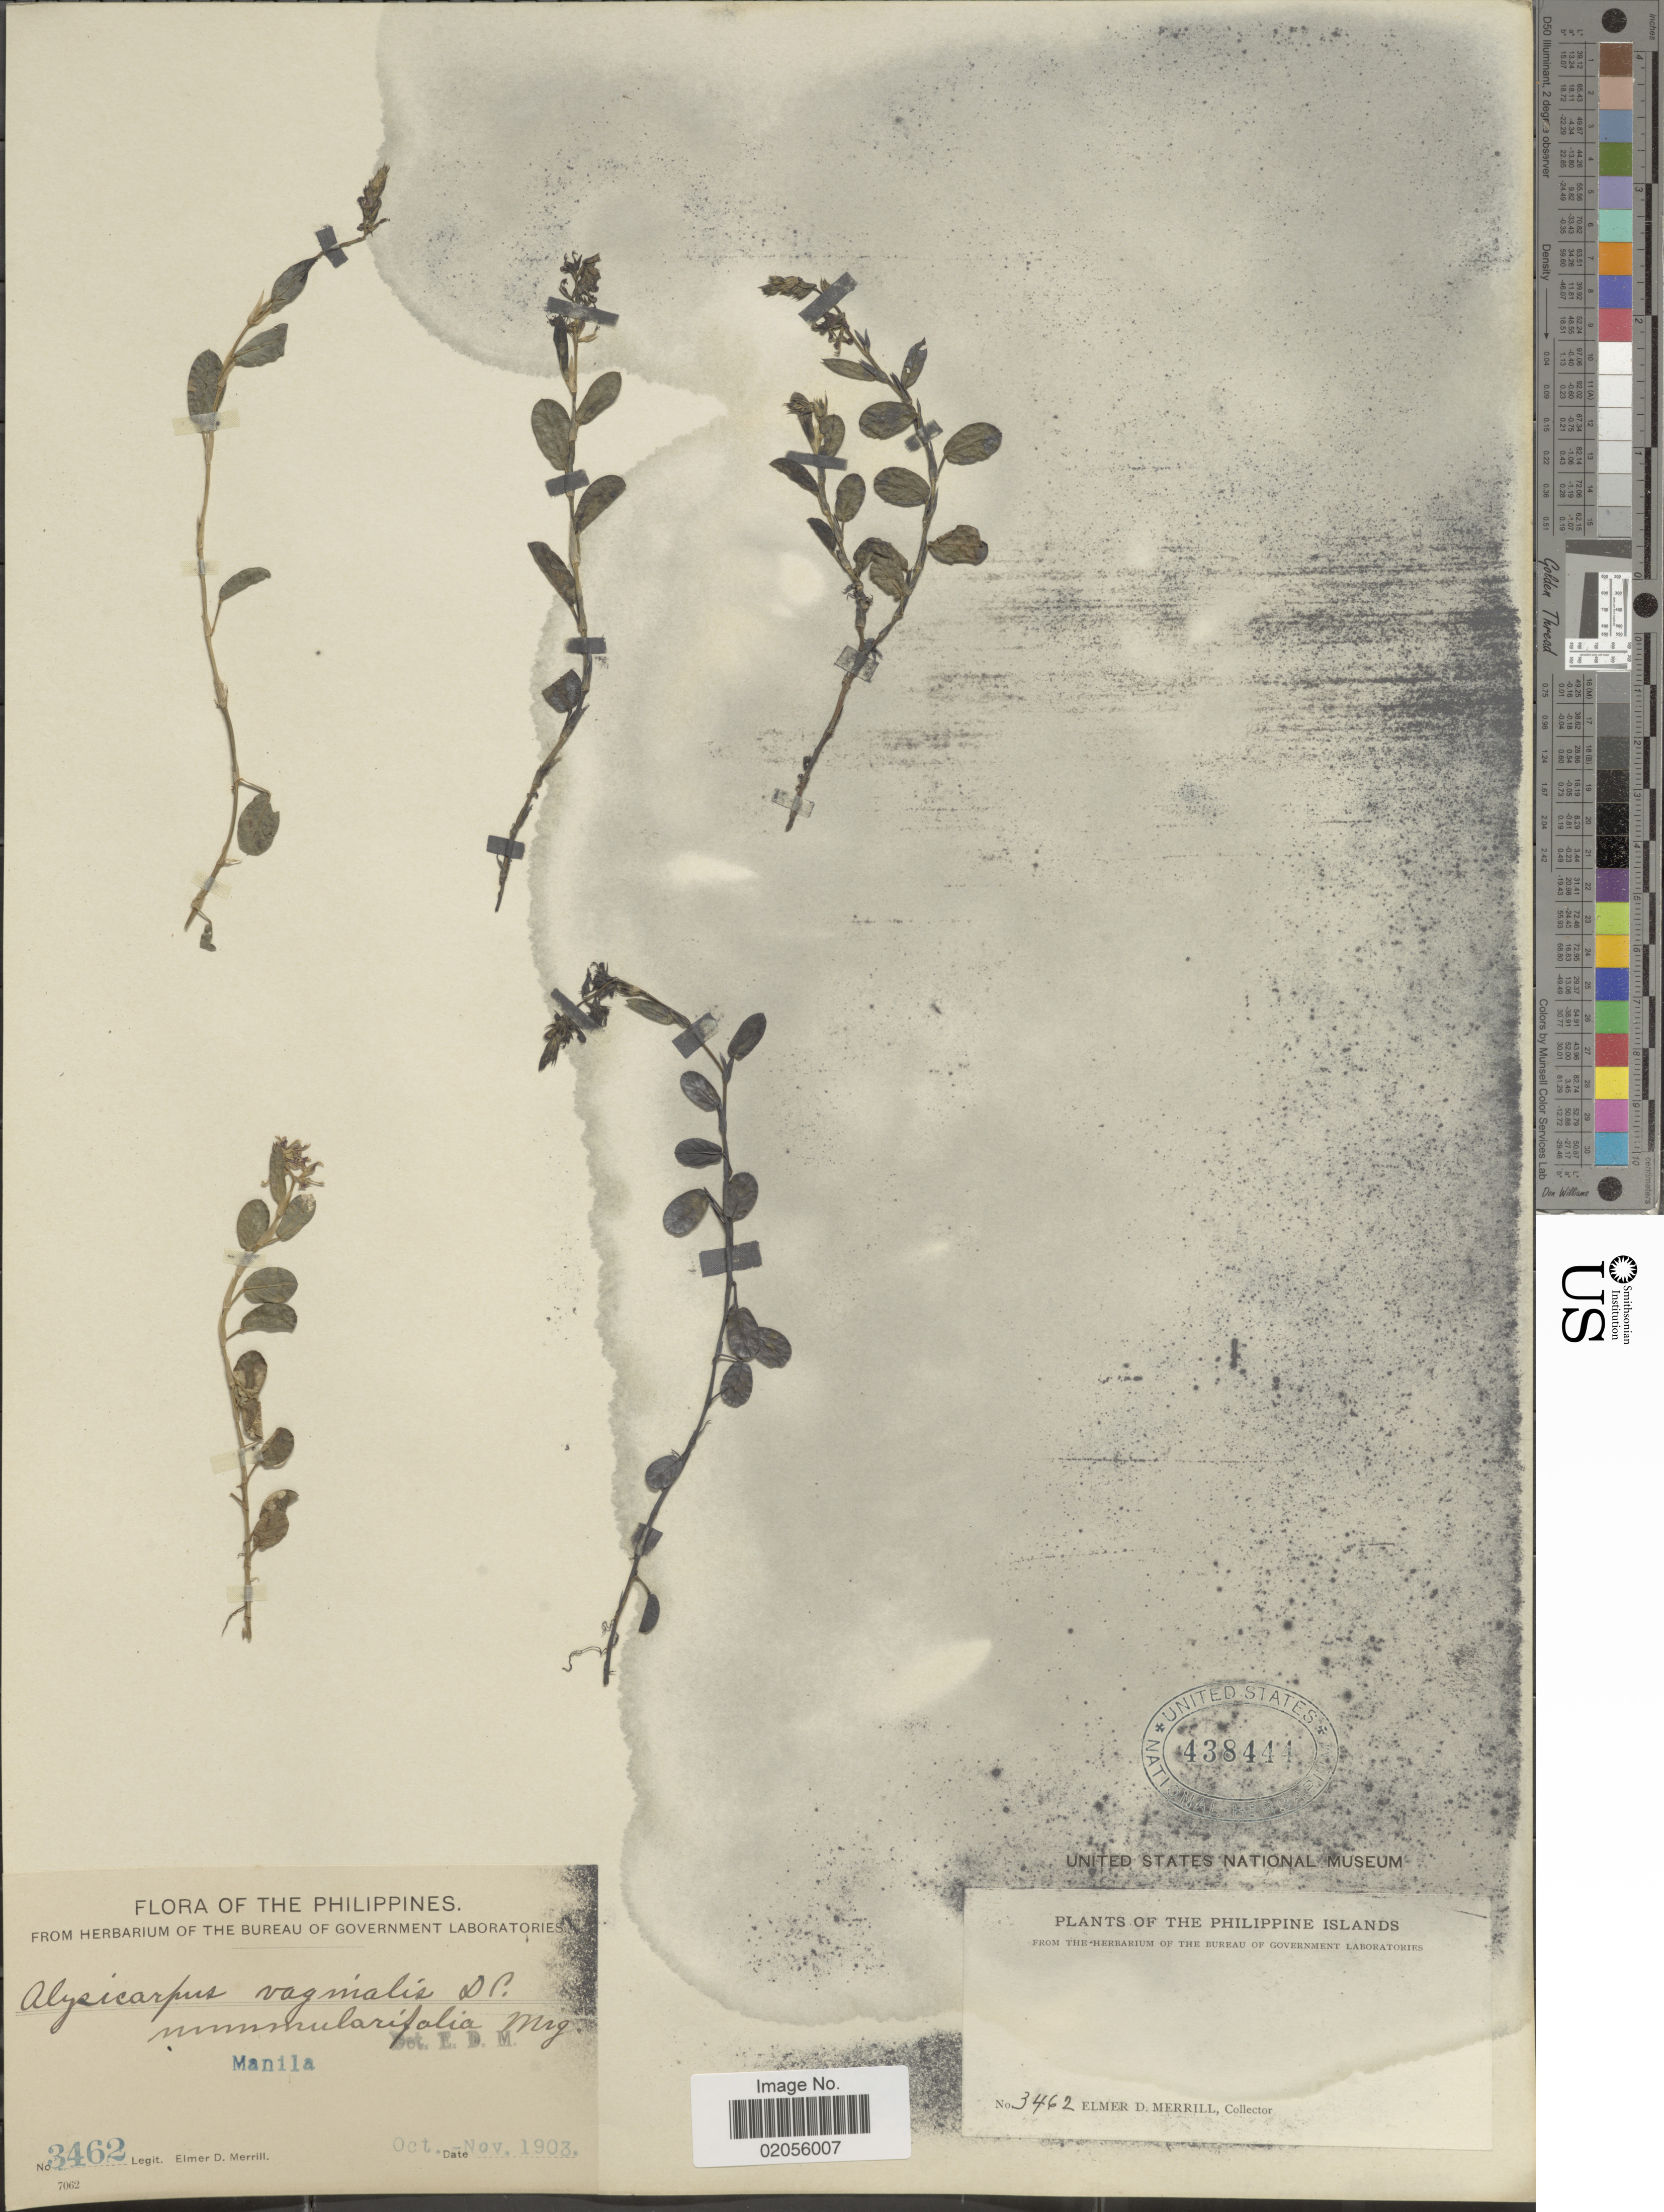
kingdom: Plantae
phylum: Tracheophyta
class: Magnoliopsida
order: Fabales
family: Fabaceae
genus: Alysicarpus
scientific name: Alysicarpus vaginalis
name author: (L.) DC.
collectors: E. D. Merrill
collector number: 3462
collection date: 1903-10/1903-11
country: Philippines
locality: Manila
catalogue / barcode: US 438444